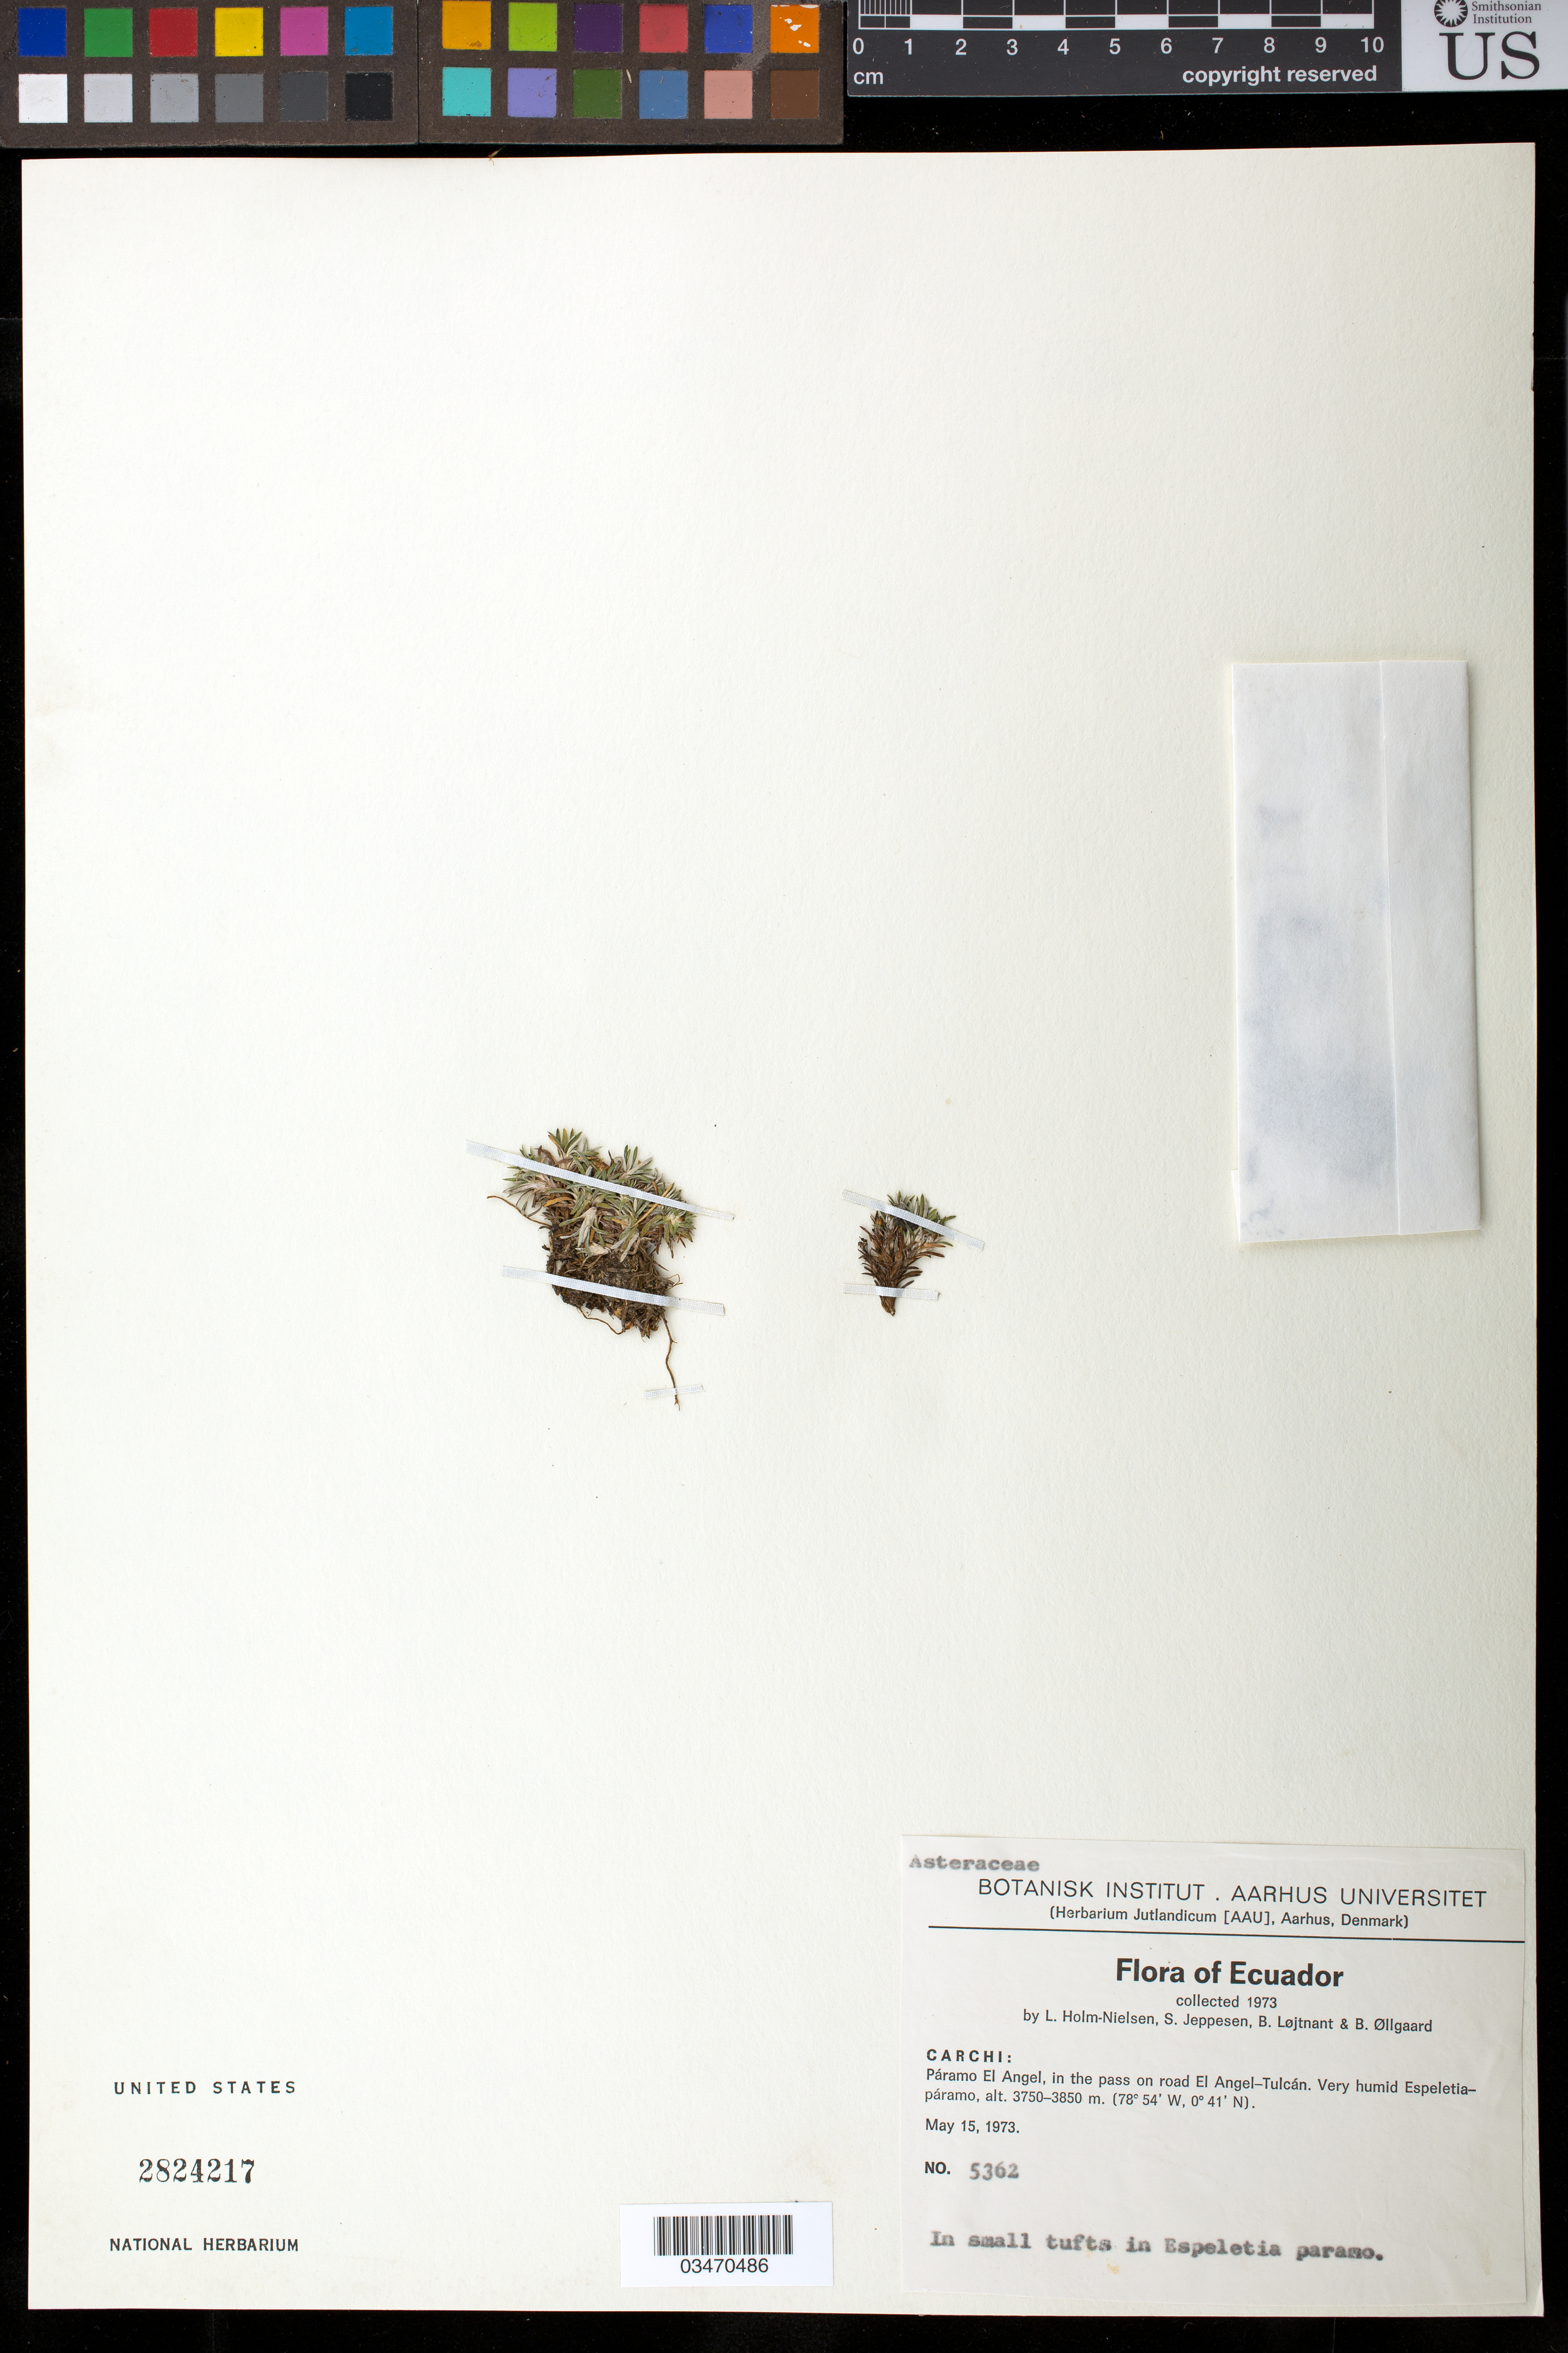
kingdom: Plantae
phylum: Tracheophyta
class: Magnoliopsida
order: Asterales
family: Asteraceae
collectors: L. B. Holm-Nielsen, S. Jeppesen, B. Löjtnant & B. Øllgaard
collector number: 5362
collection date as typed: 15 May 1973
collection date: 1973-05-15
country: Ecuador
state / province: Carchi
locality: Paramo El Angel, Pass on road El Angel-Tulcan.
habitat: Very humid Espeletia-paramo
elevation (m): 3750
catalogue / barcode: US 2824217